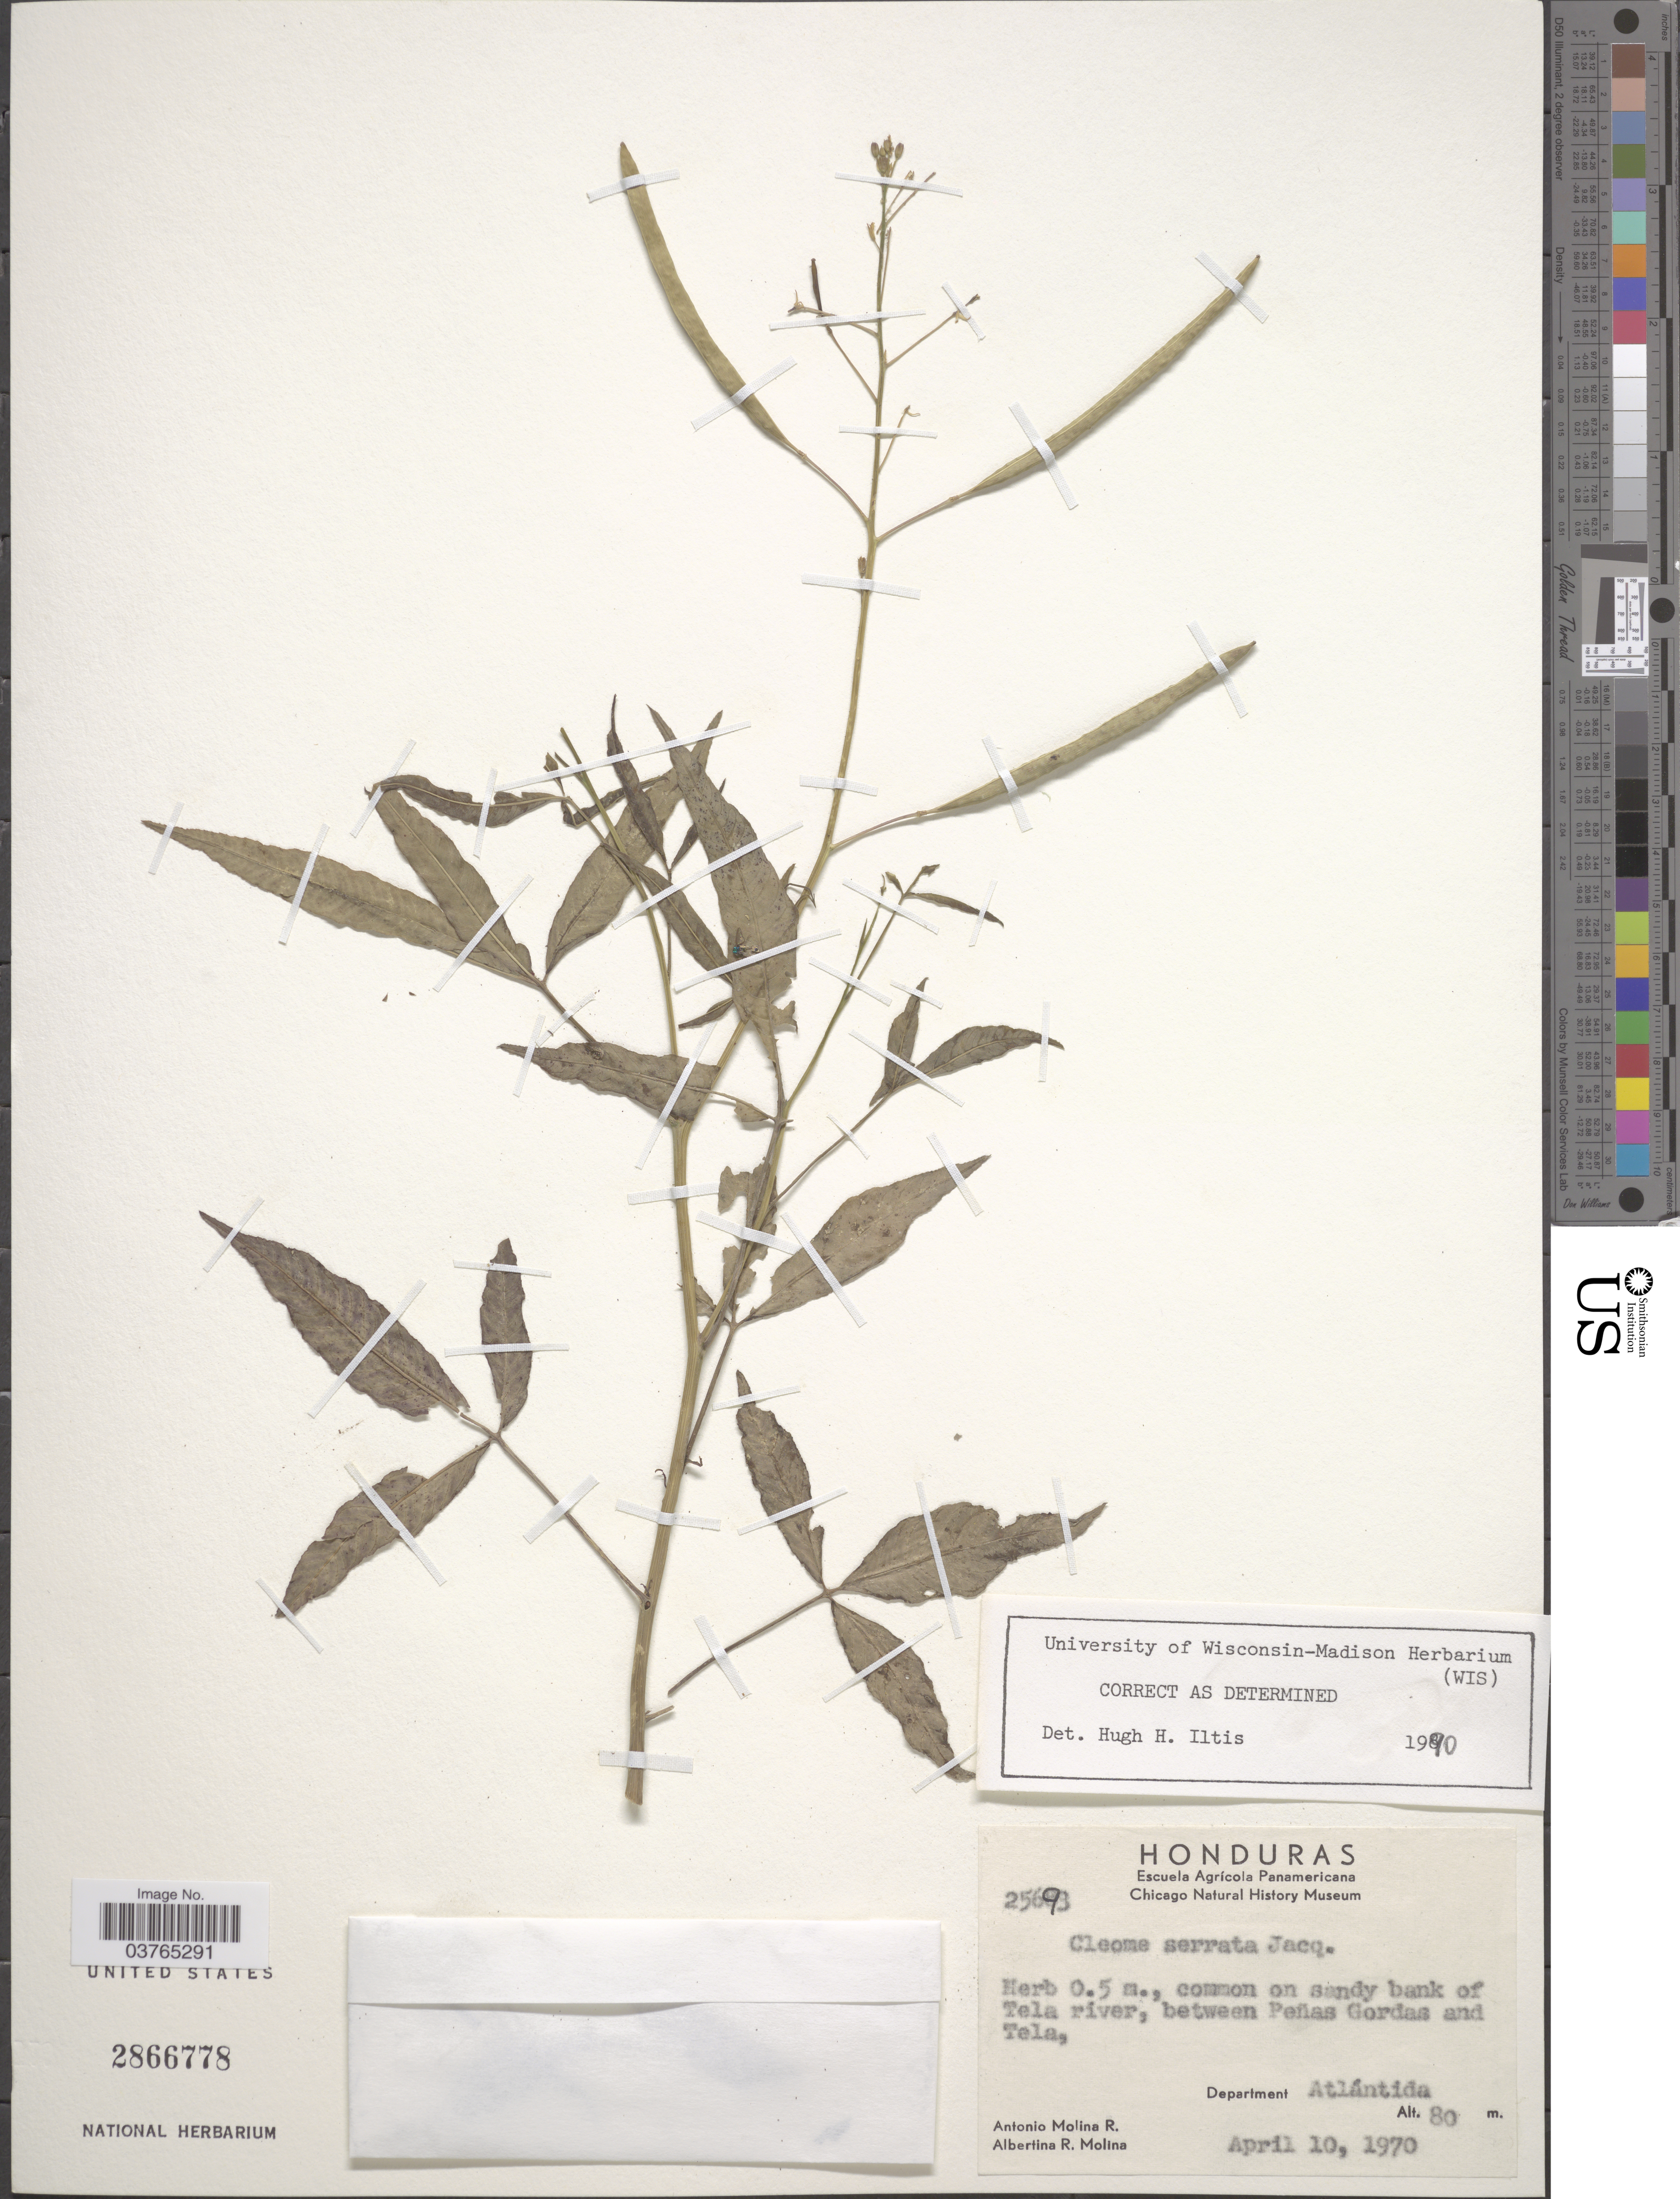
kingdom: Plantae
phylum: Tracheophyta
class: Magnoliopsida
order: Brassicales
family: Cleomaceae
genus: Cleoserrata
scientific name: Cleoserrata serrata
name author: (Jacq.) Iltis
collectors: A. Molina R. & A. R. Molina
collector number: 25693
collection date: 1970-04-10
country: Honduras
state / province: Atlantida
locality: On sandy bank of Tela river, between Peñas Gordas and Tela, Department Atlántida.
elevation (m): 80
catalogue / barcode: US 2866778